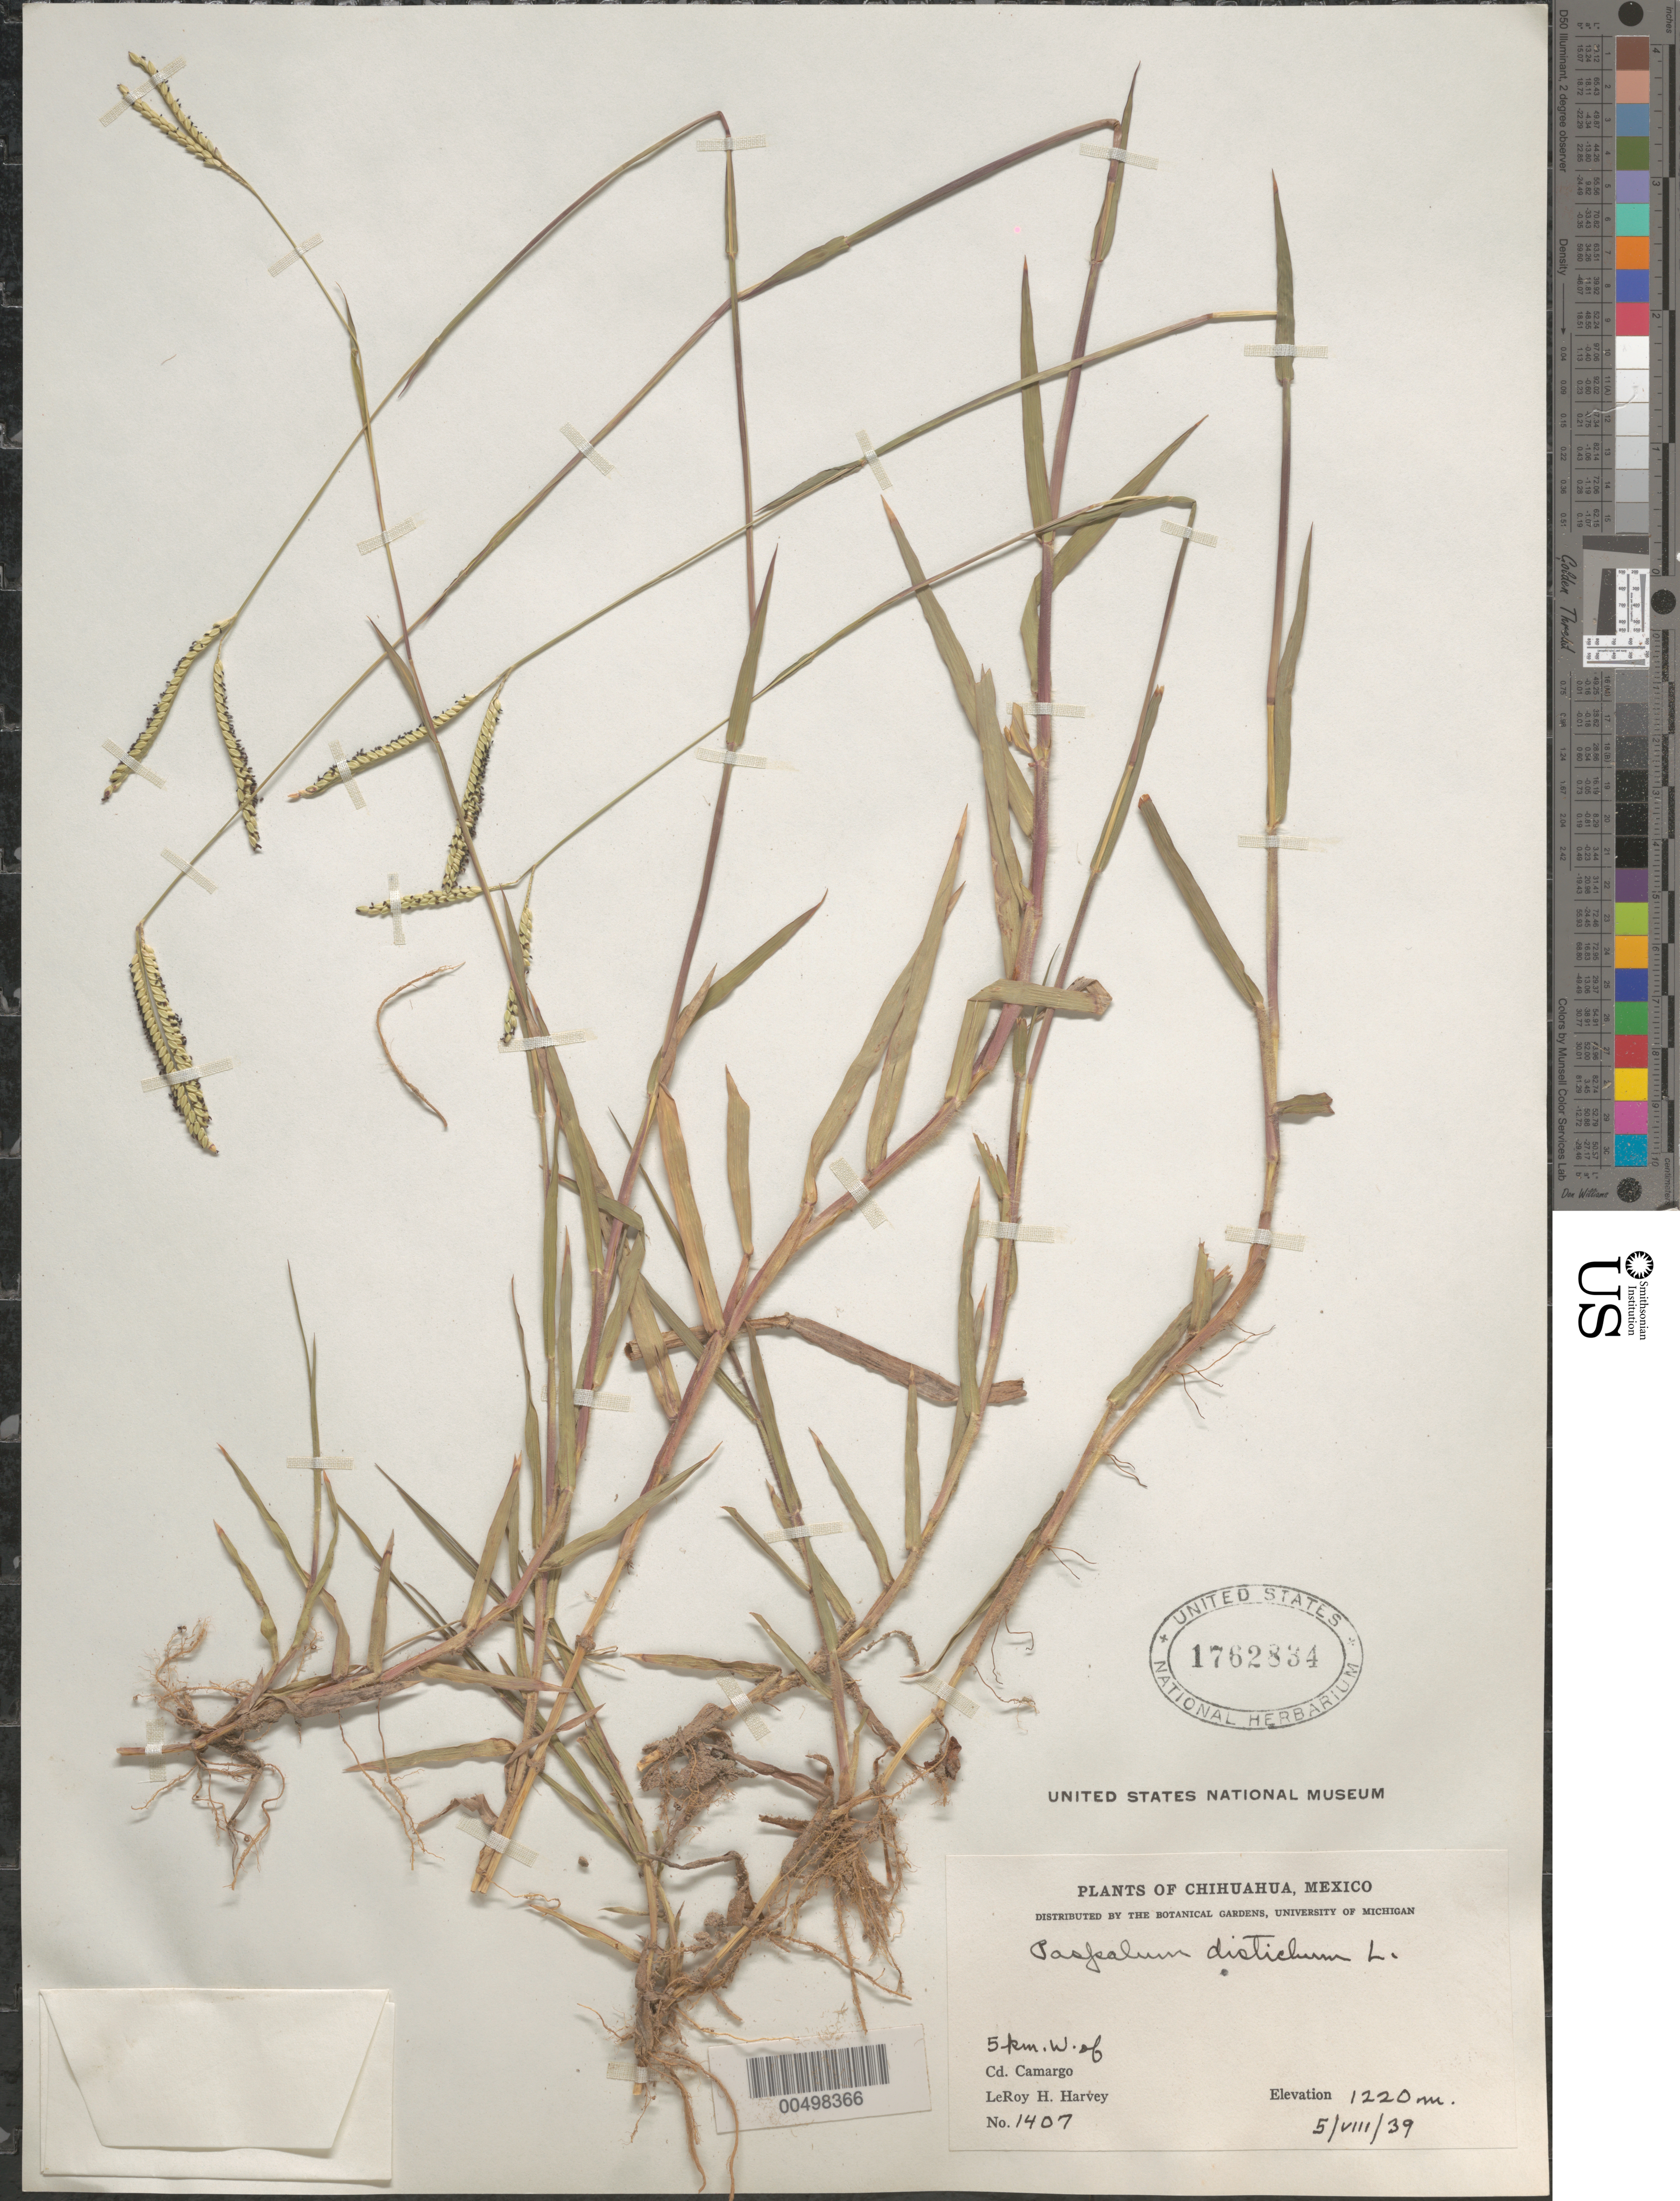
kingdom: Plantae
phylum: Tracheophyta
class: Liliopsida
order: Poales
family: Poaceae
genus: Paspalum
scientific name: Paspalum paspaloides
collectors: L. H. Harvey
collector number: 1407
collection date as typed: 5 Aug 1939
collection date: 1939-08-05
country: Mexico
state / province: Chihuahua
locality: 5 km W of Cd. Camargo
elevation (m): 1220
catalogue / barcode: US 1762834